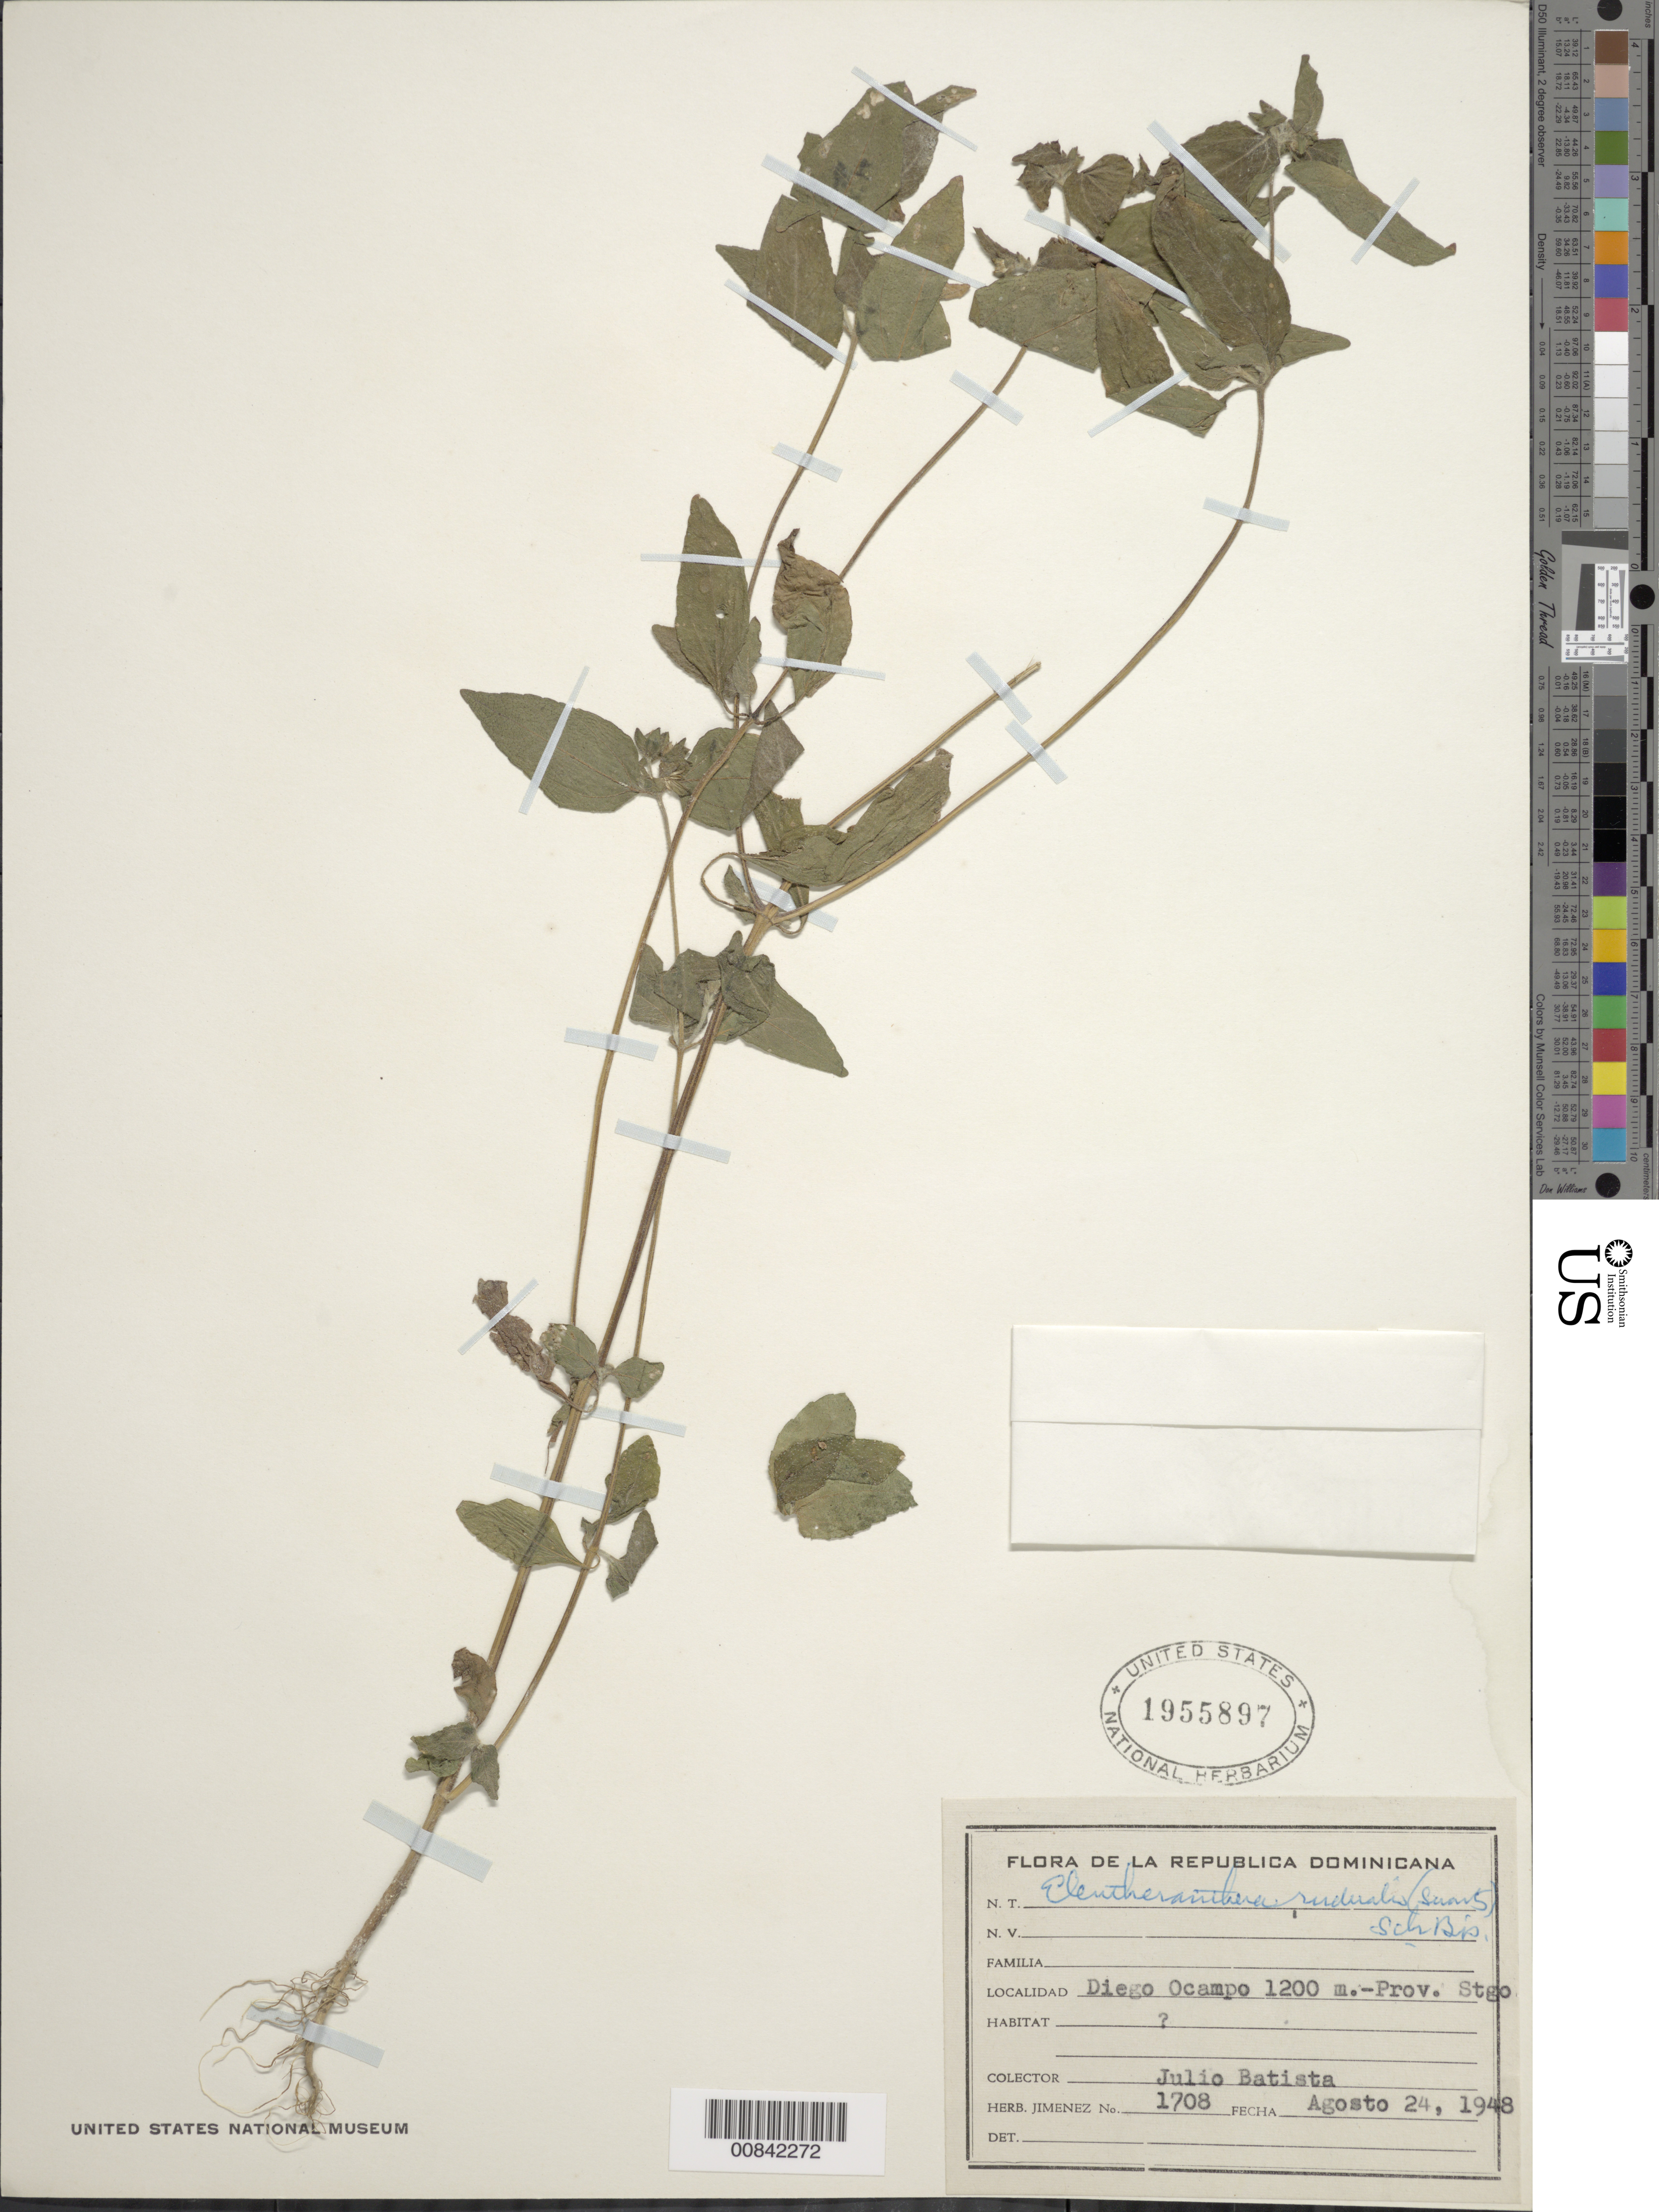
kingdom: Plantae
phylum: Tracheophyta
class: Magnoliopsida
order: Asterales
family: Asteraceae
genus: Eleutheranthera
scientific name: Eleutheranthera ruderalis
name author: (Sw.) Sch. Bip.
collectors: J. Batista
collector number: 1708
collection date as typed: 24 Aug 1948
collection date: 1948-08-24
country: Dominican Republic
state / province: Santiago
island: Hispaniola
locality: Diego Ocampo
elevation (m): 1200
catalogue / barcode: US 1955897